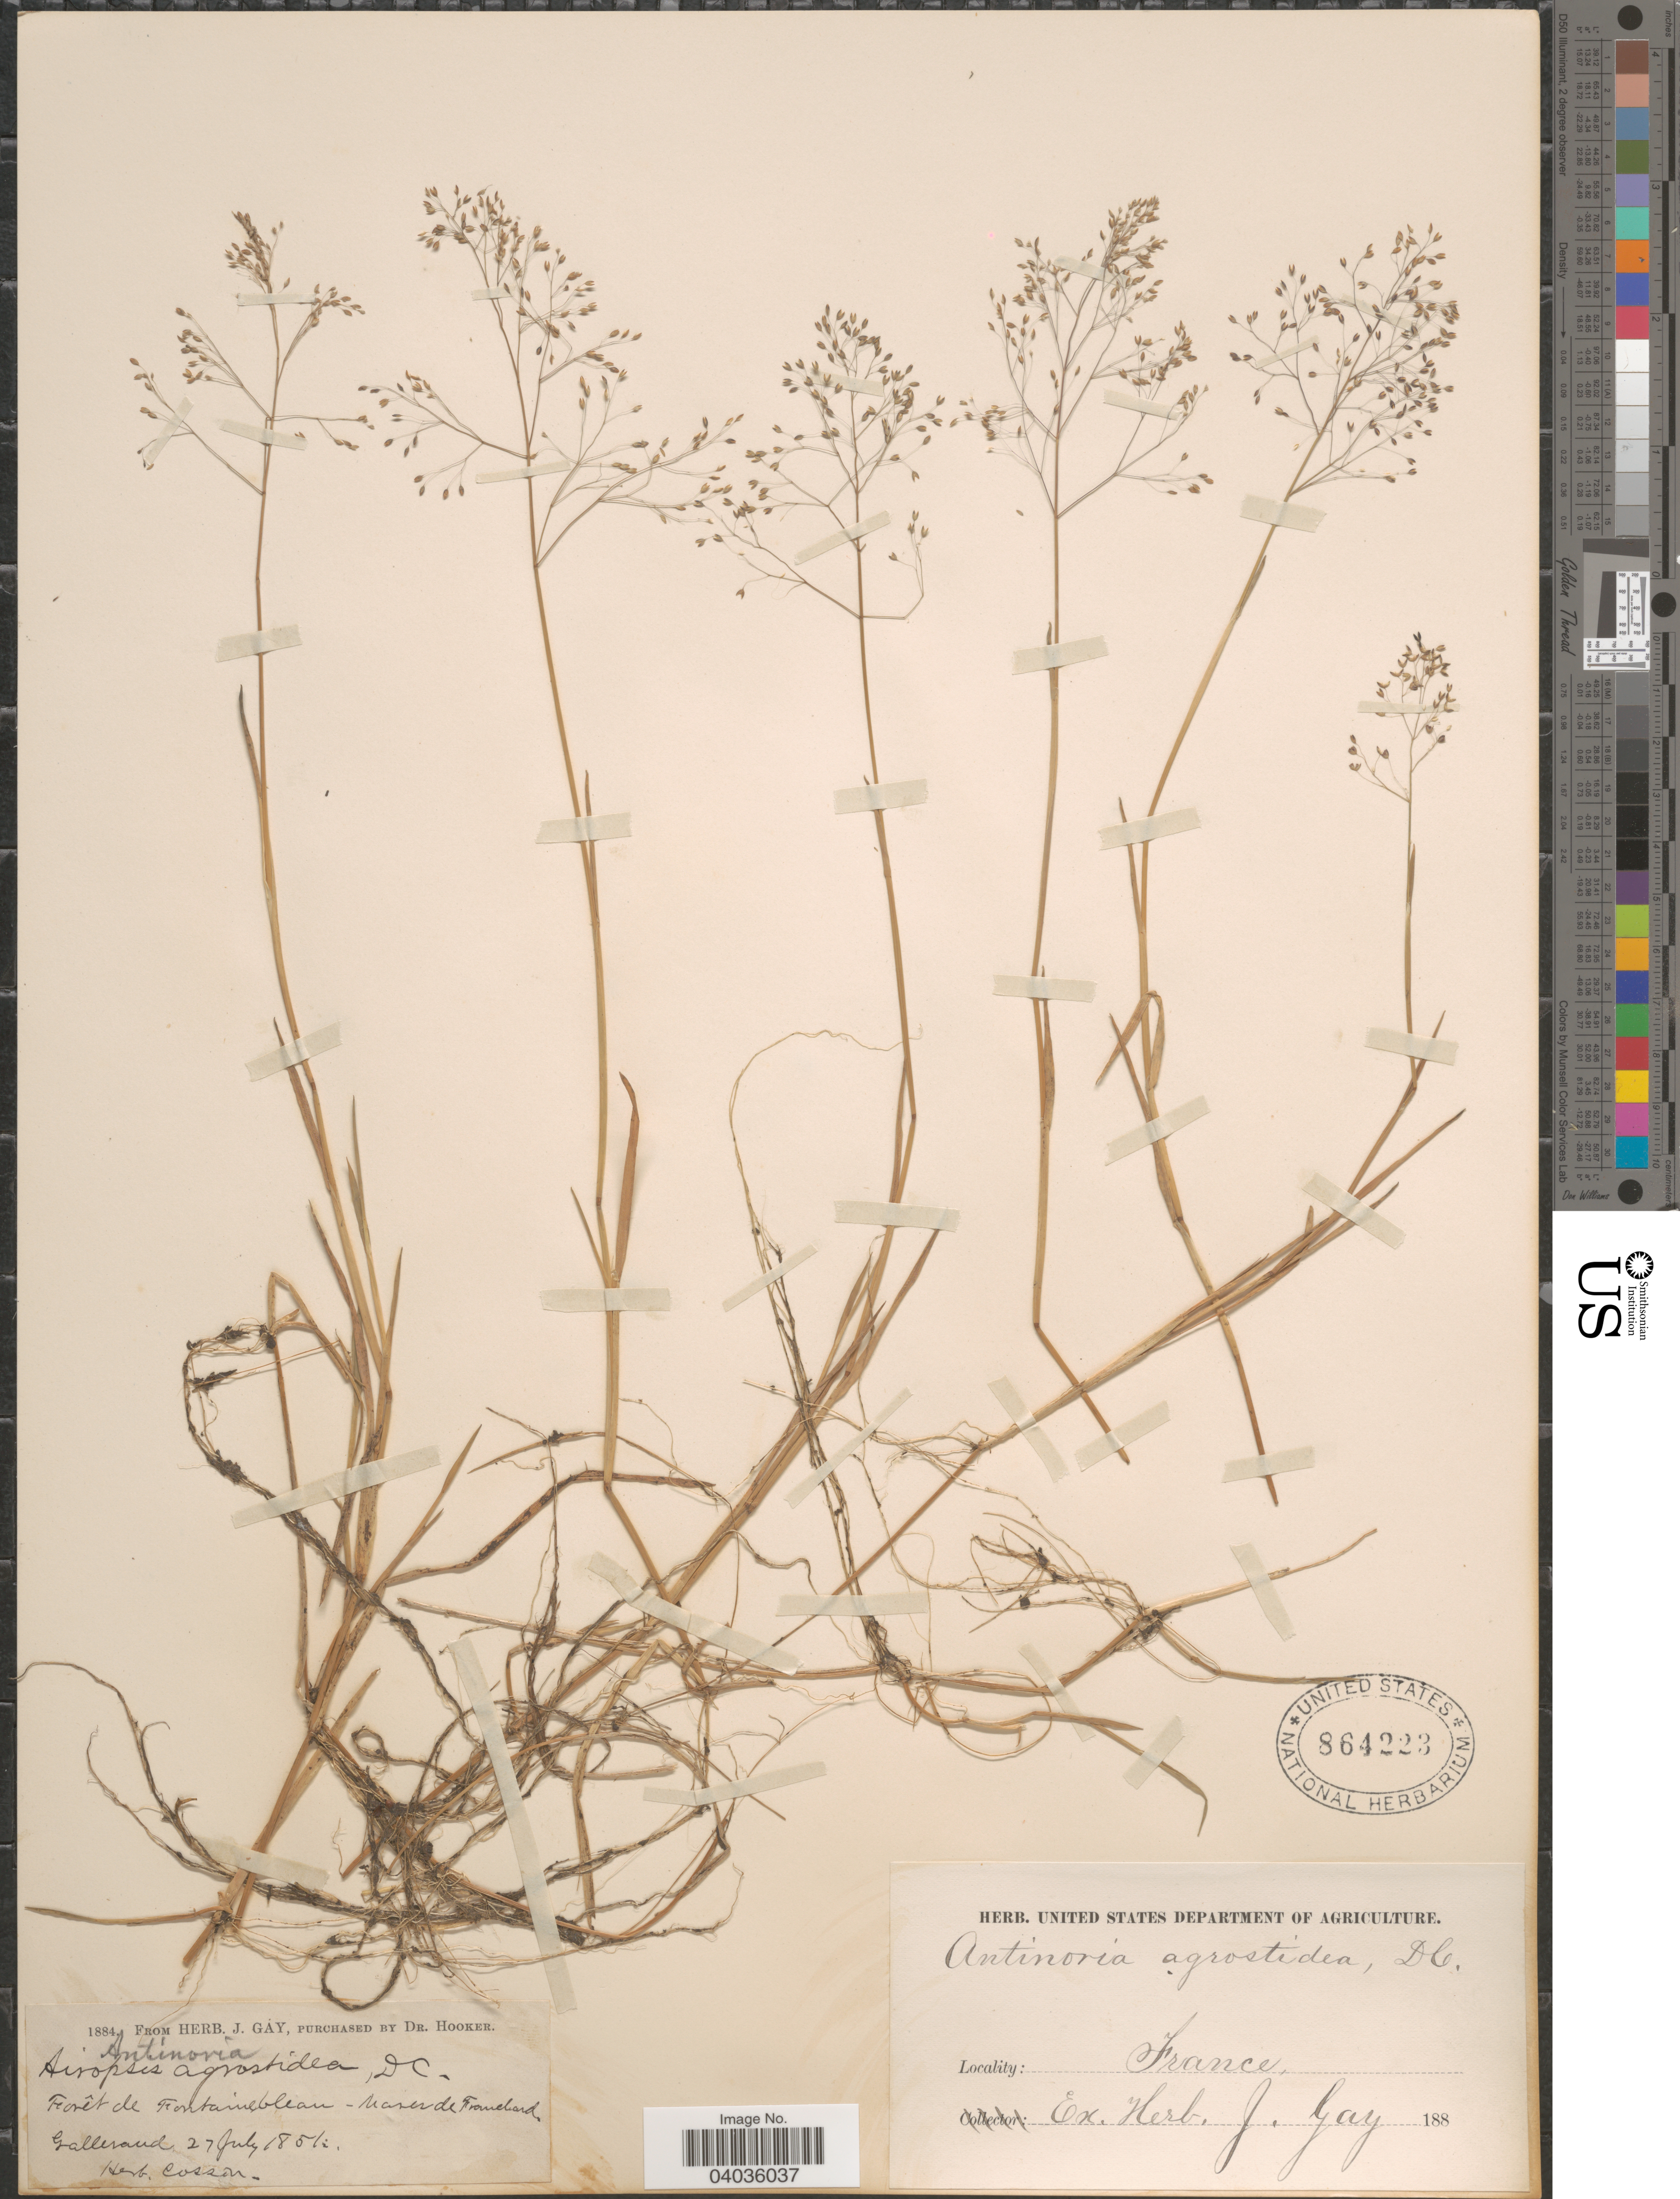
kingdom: Plantae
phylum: Tracheophyta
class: Liliopsida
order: Poales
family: Poaceae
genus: Antinoria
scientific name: Antinoria agrostidea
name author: (DC.) Parl.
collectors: ex herb. Cosson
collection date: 1851-07-27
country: France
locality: Forêt de Fontainebleau- Maser de Franchard. Gallerand.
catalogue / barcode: US 864223